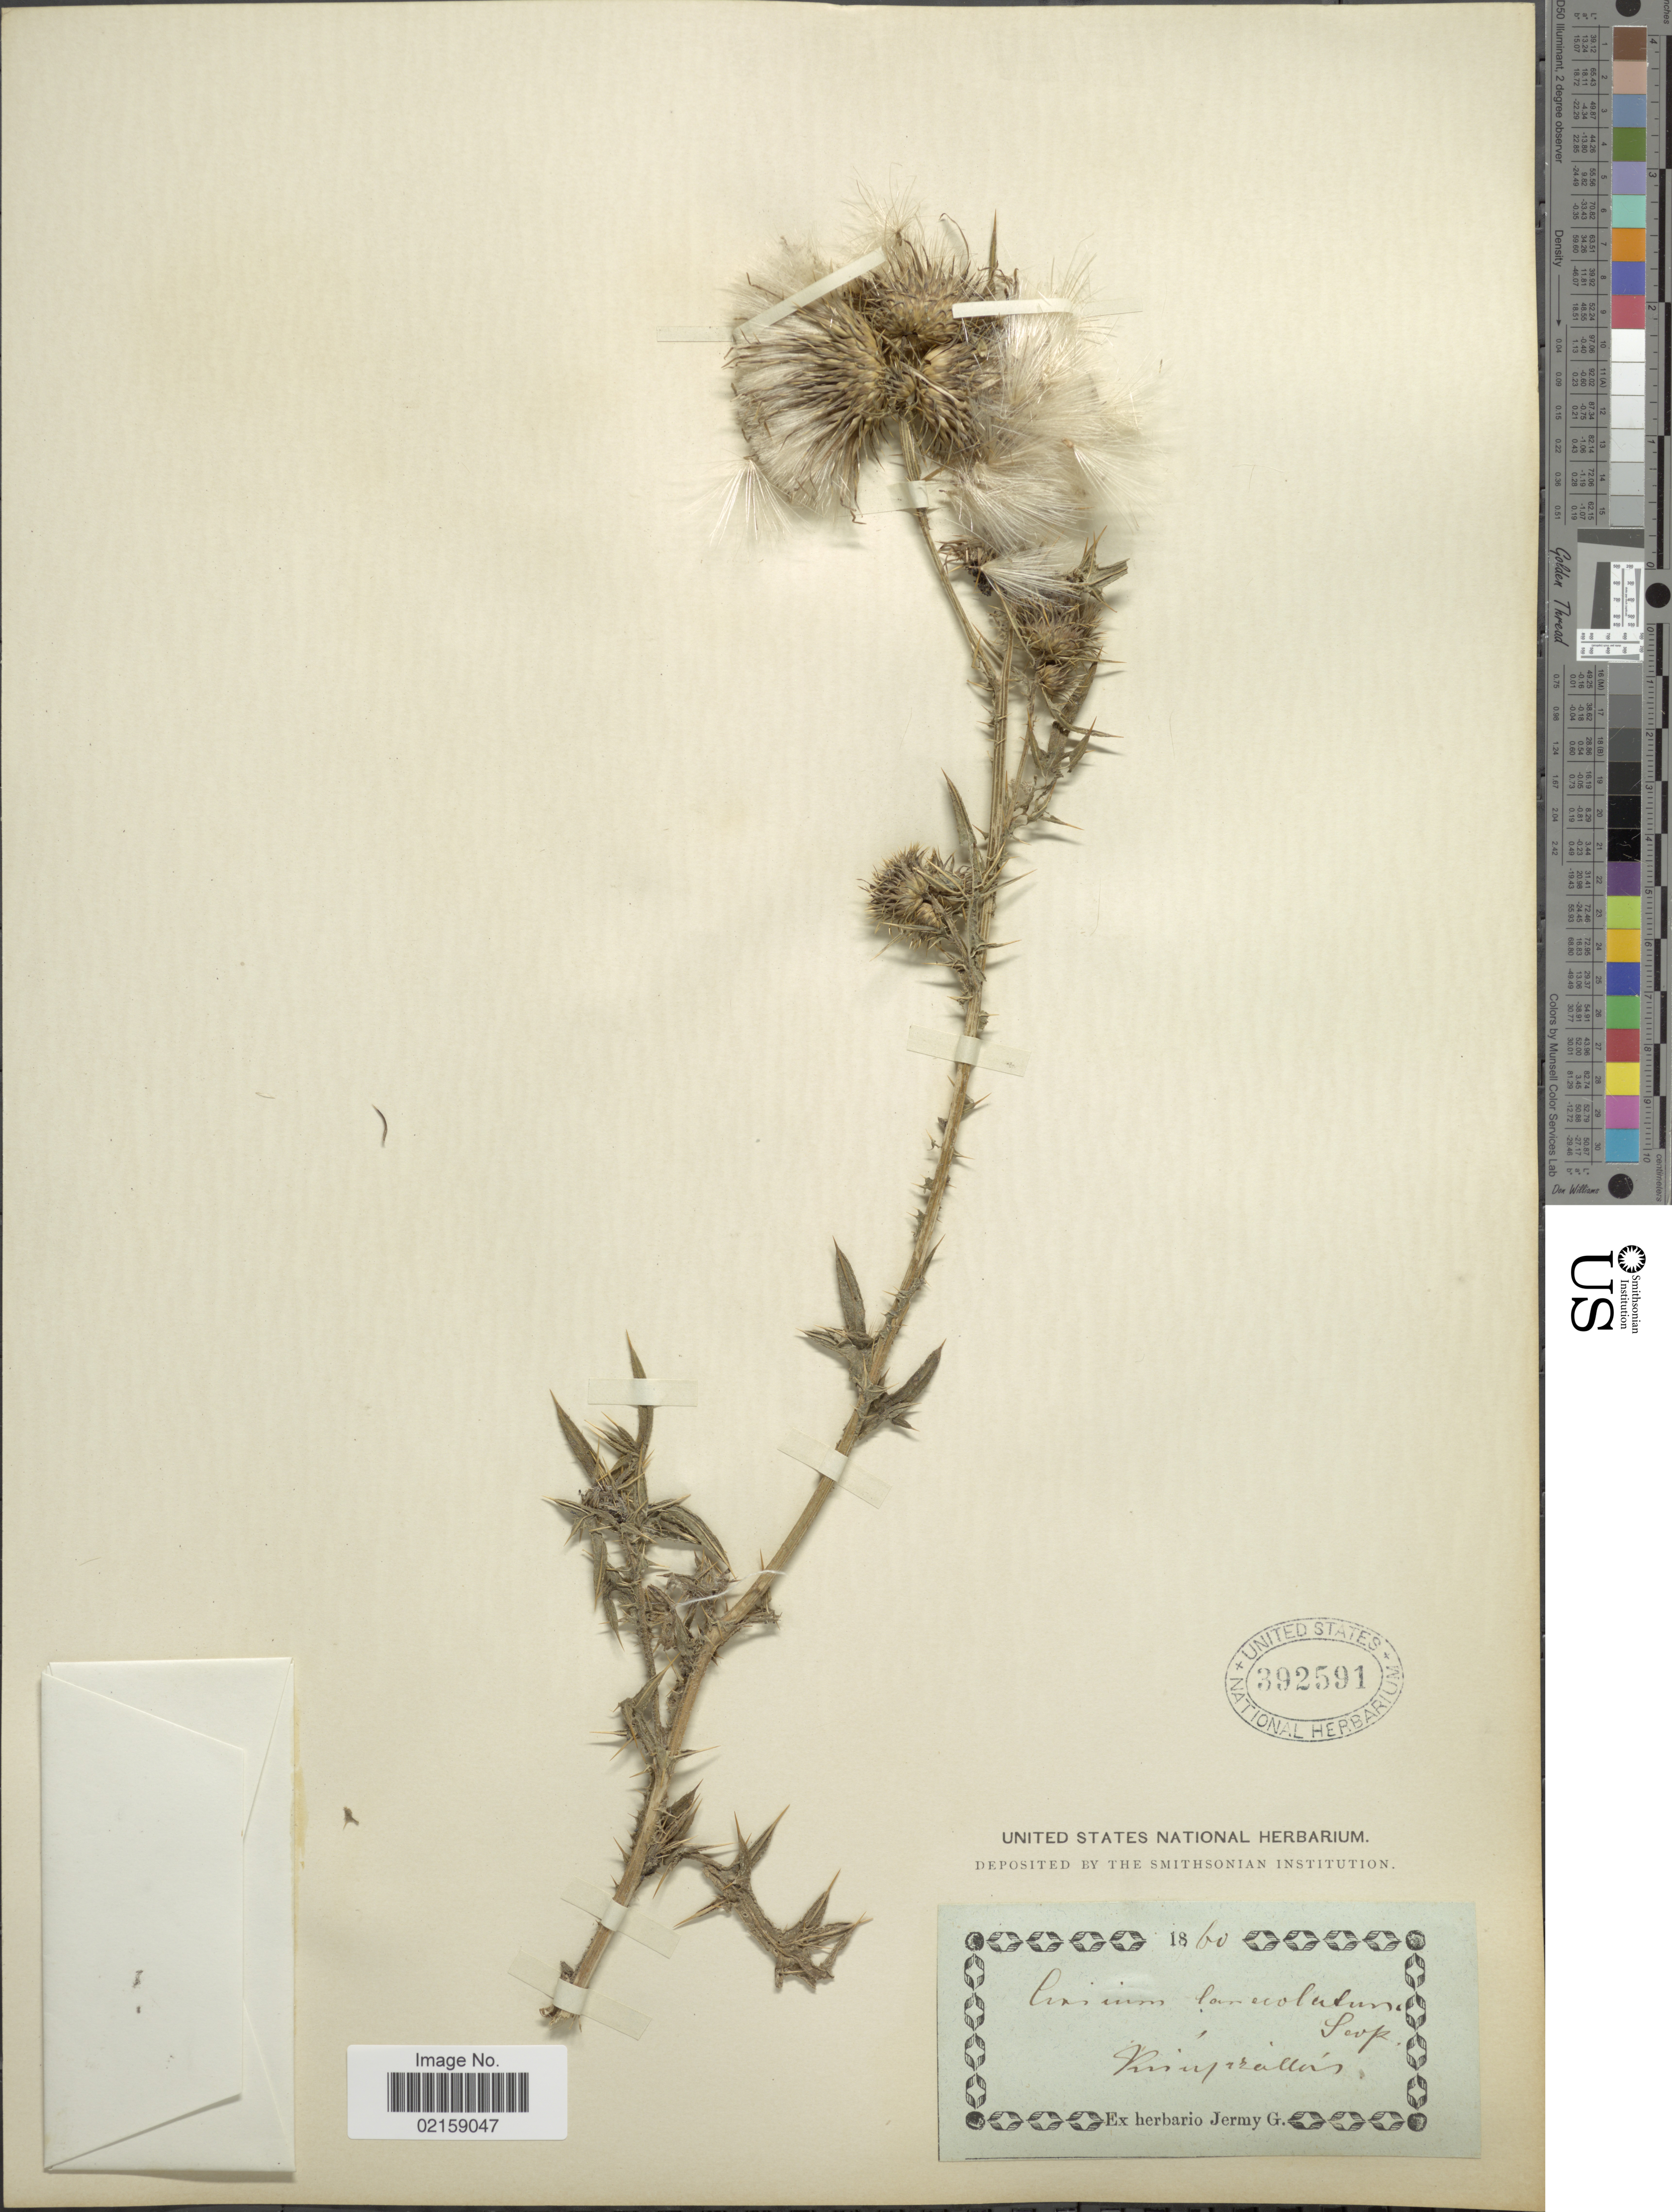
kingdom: Plantae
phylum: Tracheophyta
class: Magnoliopsida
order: Asterales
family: Asteraceae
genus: Cirsium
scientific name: Cirsium vulgare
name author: (Savi) Ten.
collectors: ex herb. G. Jermy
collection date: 1860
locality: Kuinprallor's [interpreted]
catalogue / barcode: US 392591